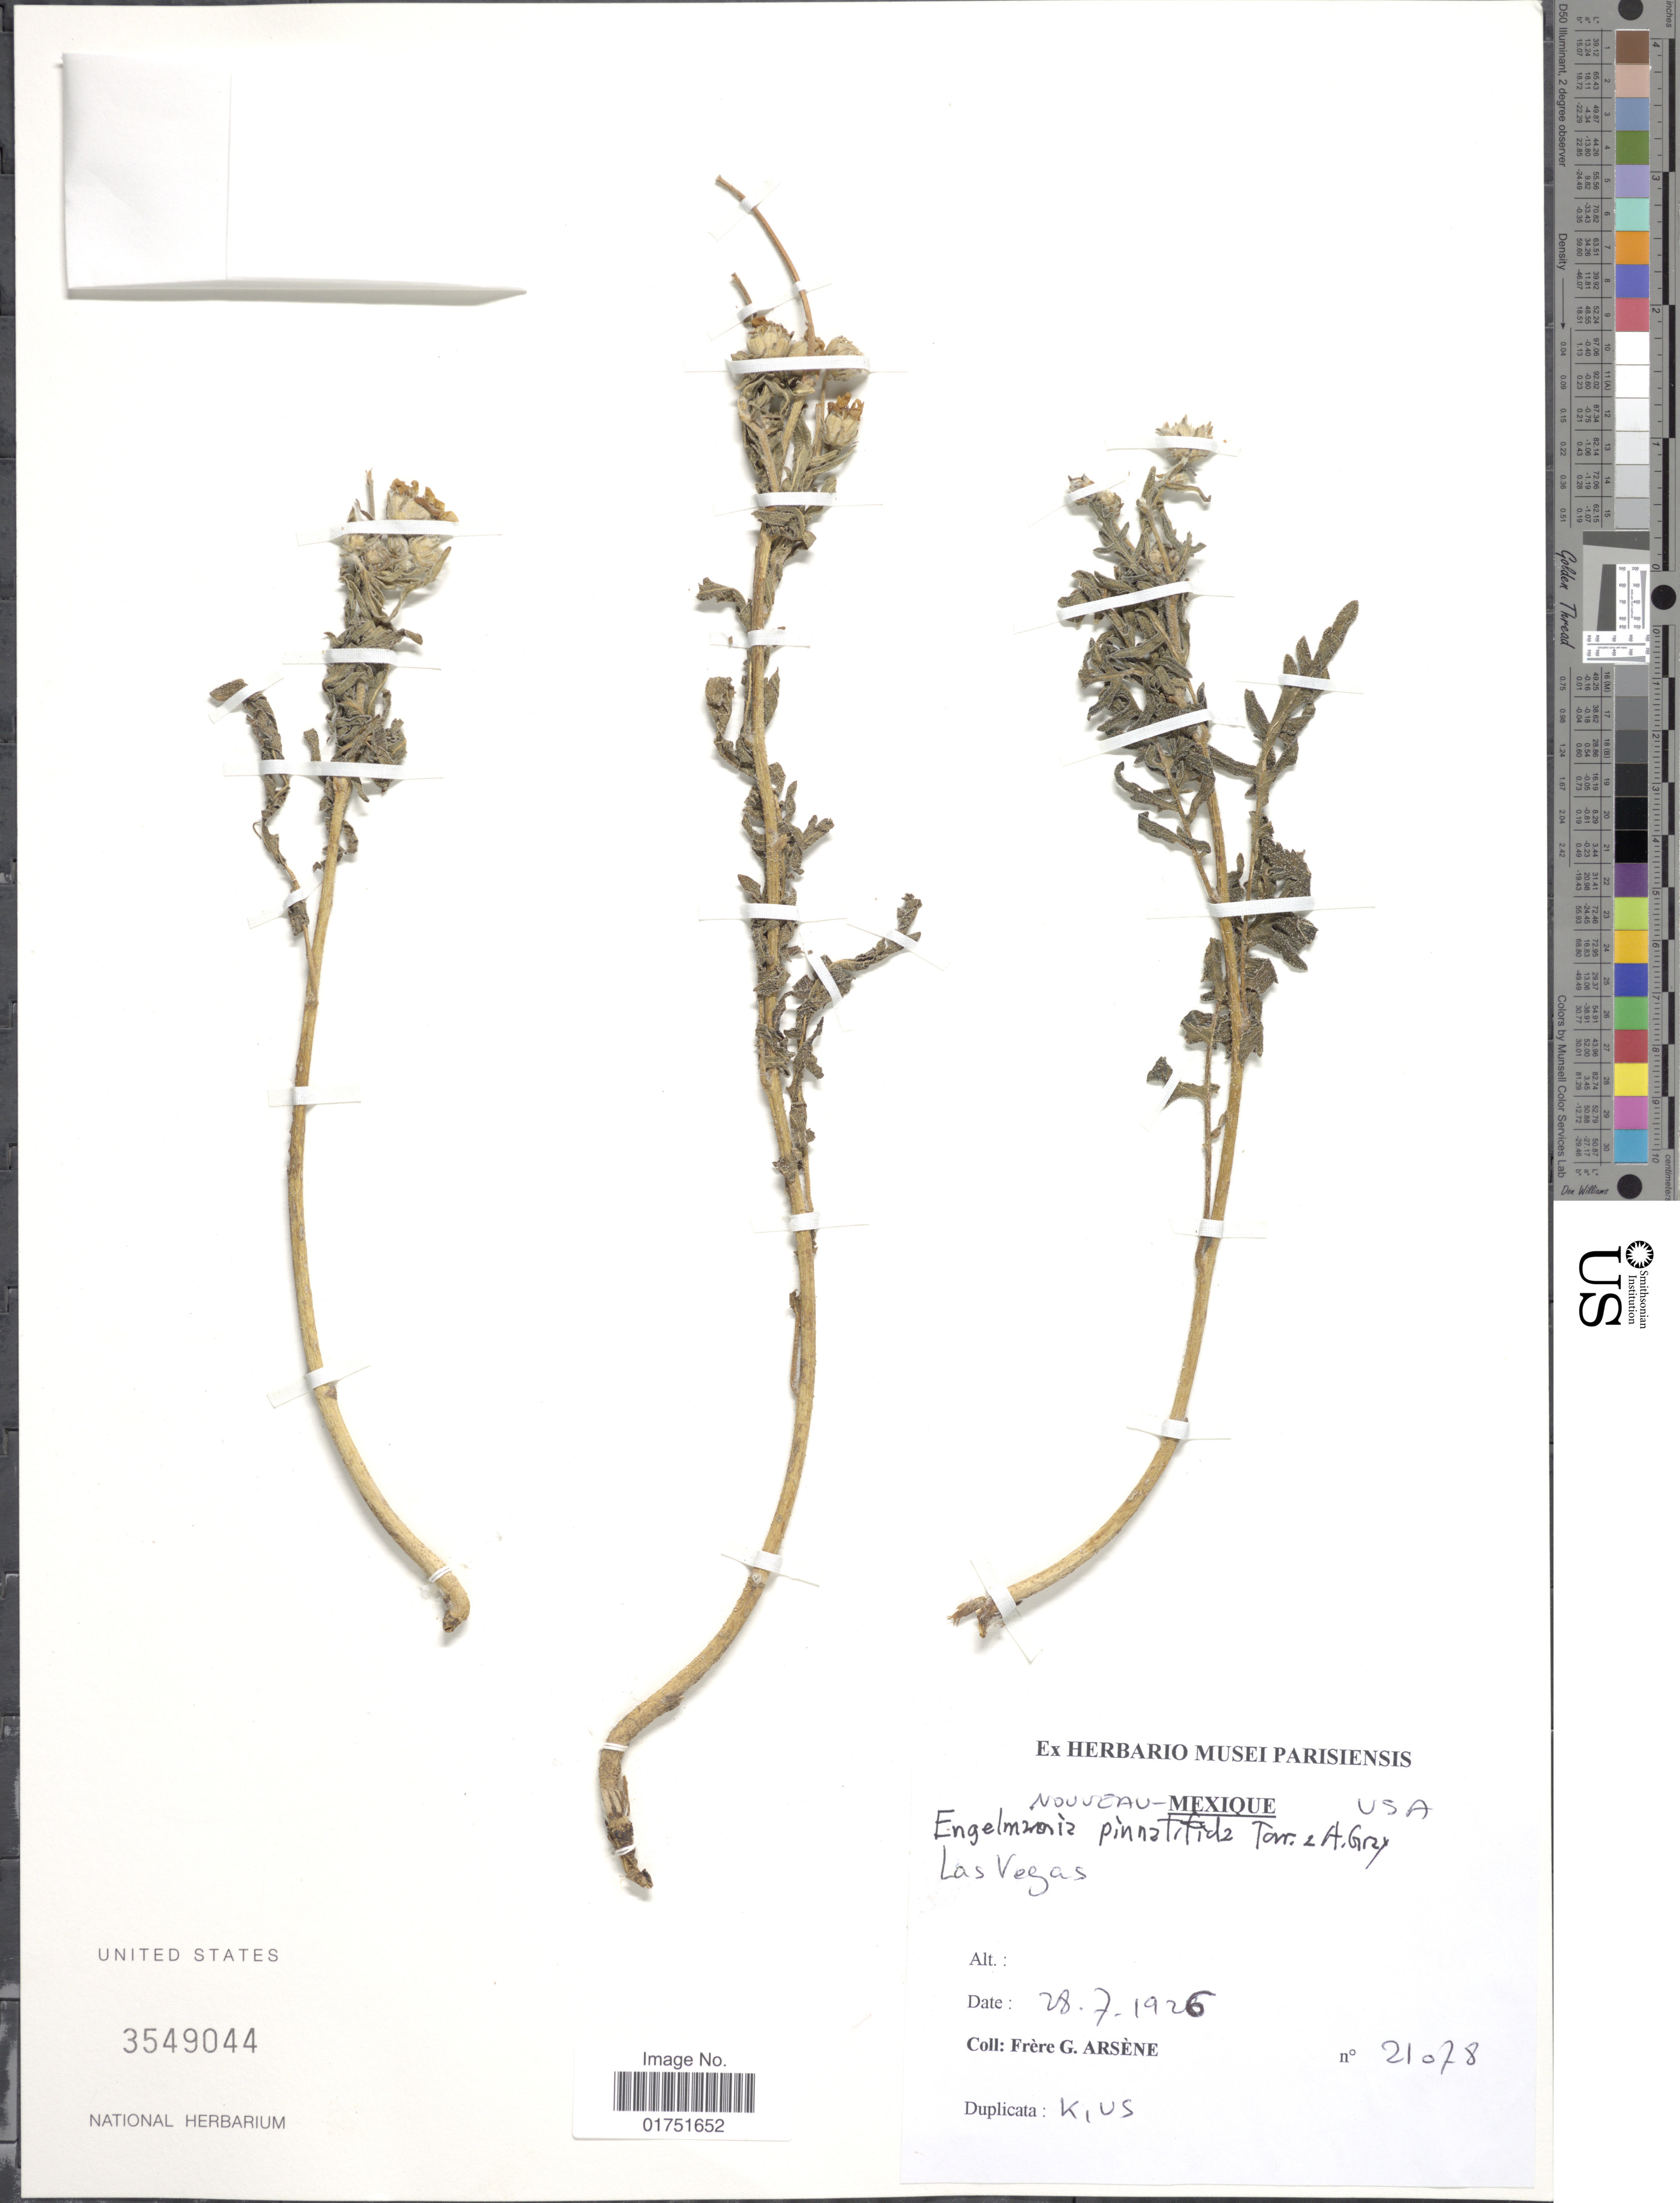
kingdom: Plantae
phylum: Tracheophyta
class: Magnoliopsida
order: Asterales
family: Asteraceae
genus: Engelmannia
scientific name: Engelmannia pinnatifida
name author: Torr. & A. Gray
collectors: Bro. G. Arsène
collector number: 21078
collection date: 1926-07-28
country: United States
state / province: New Mexico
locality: Nouveau-Mexique, USA, Las Vegas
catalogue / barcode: US 3549044